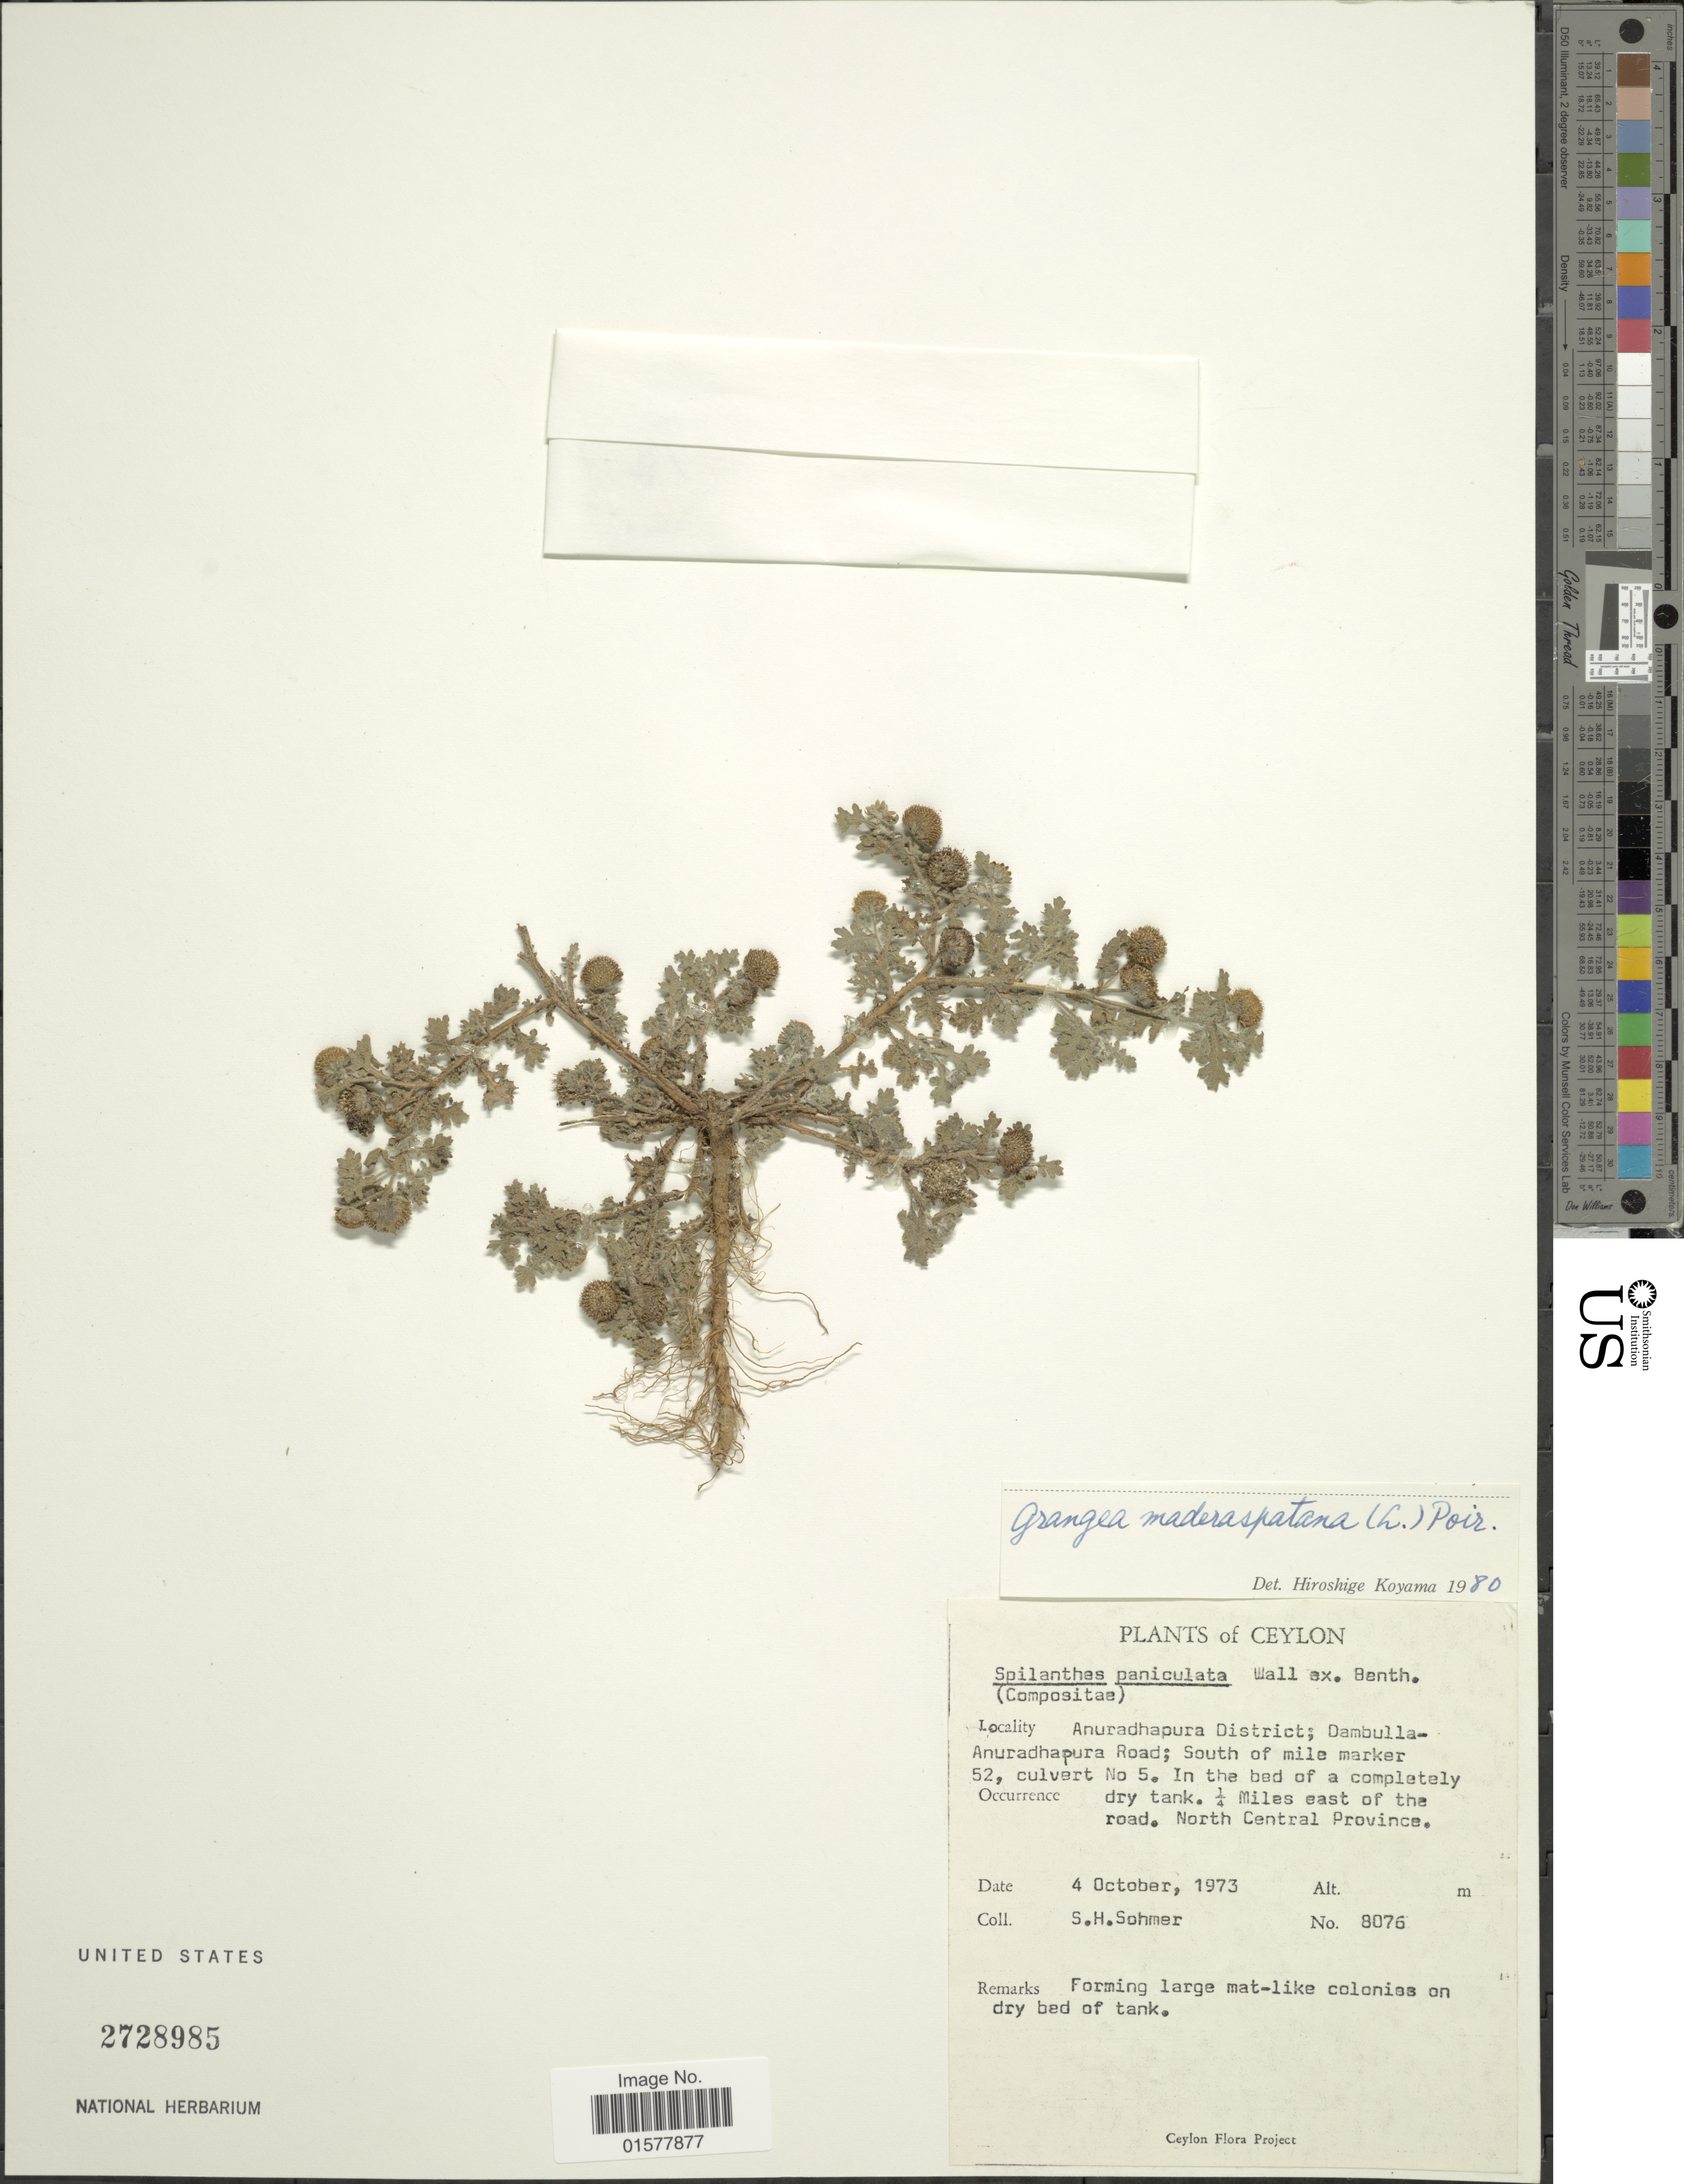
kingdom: Plantae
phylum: Tracheophyta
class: Magnoliopsida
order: Asterales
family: Asteraceae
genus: Grangea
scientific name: Grangea maderaspatana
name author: (L.) Poir.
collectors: S. H. Sohmer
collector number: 8076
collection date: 1973-10-04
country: Sri Lanka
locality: Ceylon, Anuradhapura District; Dambulla-Anurahapura; South of mile marker 52, culvert NO. 5. In the bed of a completely dry tank, ¼ MIles east of the road, North Central Province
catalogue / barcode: US 2728985